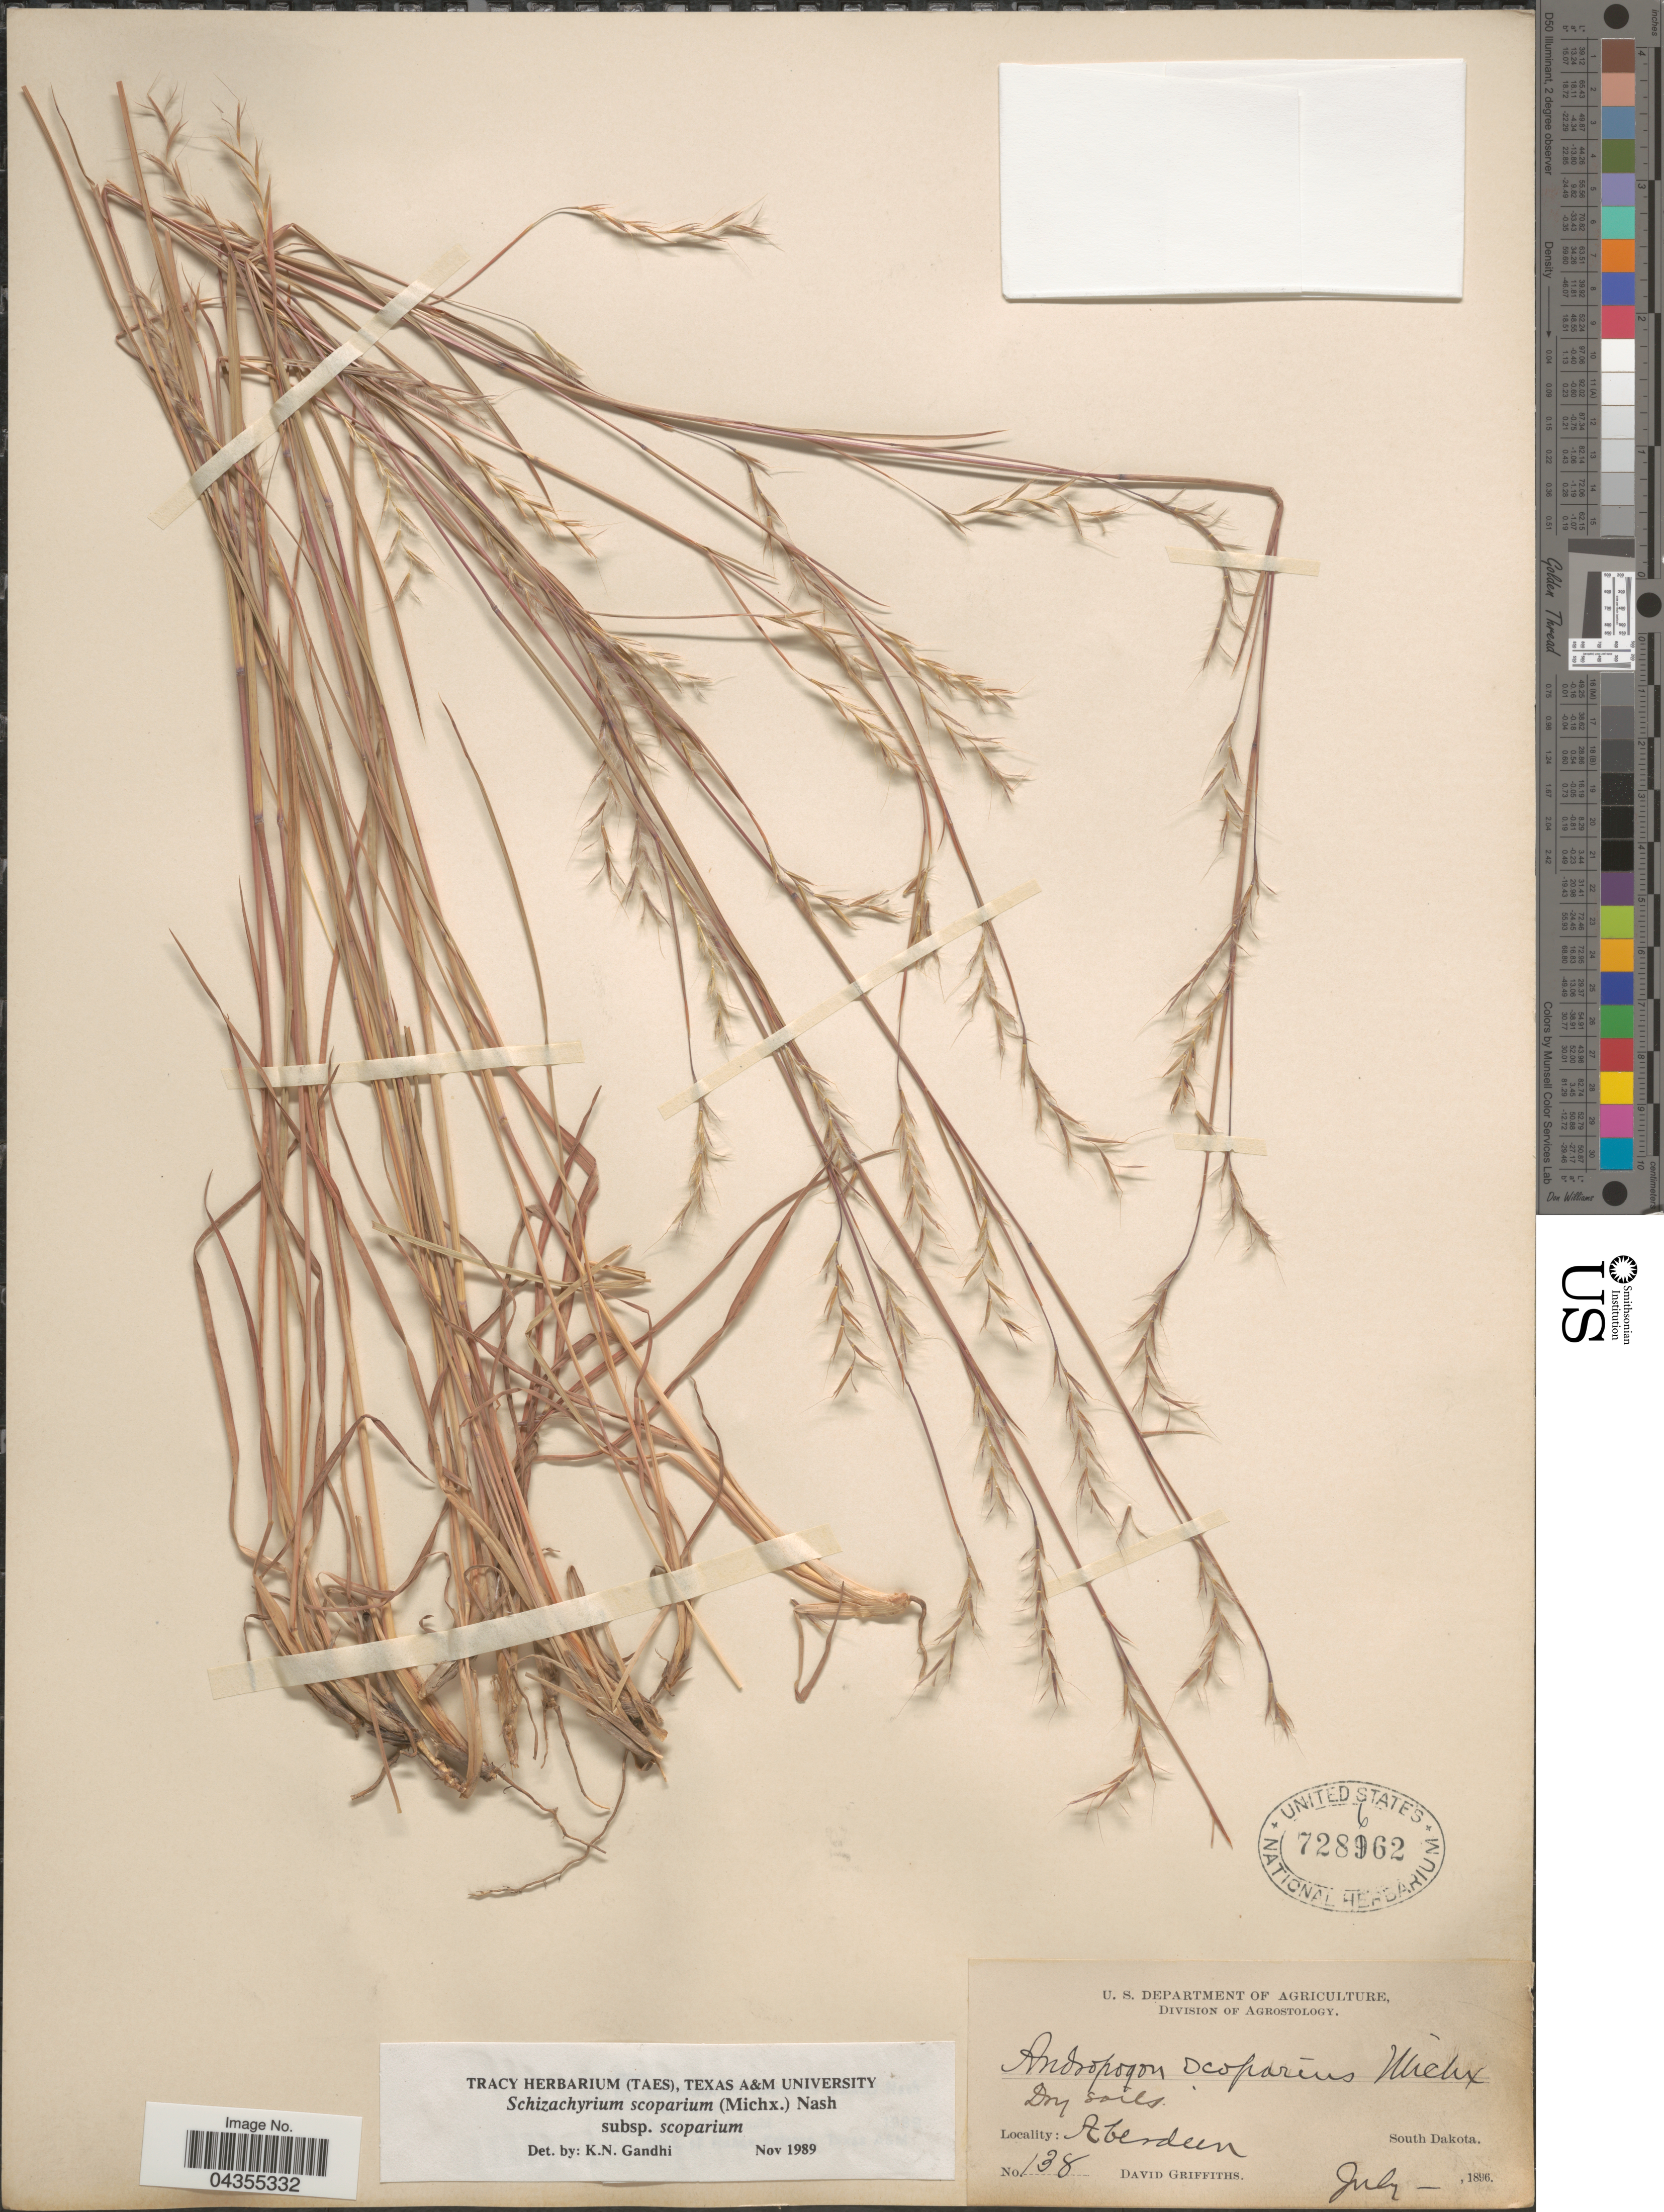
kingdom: Plantae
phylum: Tracheophyta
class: Liliopsida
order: Poales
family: Poaceae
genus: Schizachyrium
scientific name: Schizachyrium scoparium var. scoparium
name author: (Michx.) Nash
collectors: D. Griffiths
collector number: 138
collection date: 1896-07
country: United States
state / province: South Dakota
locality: Aberdeen.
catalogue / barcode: US 728662